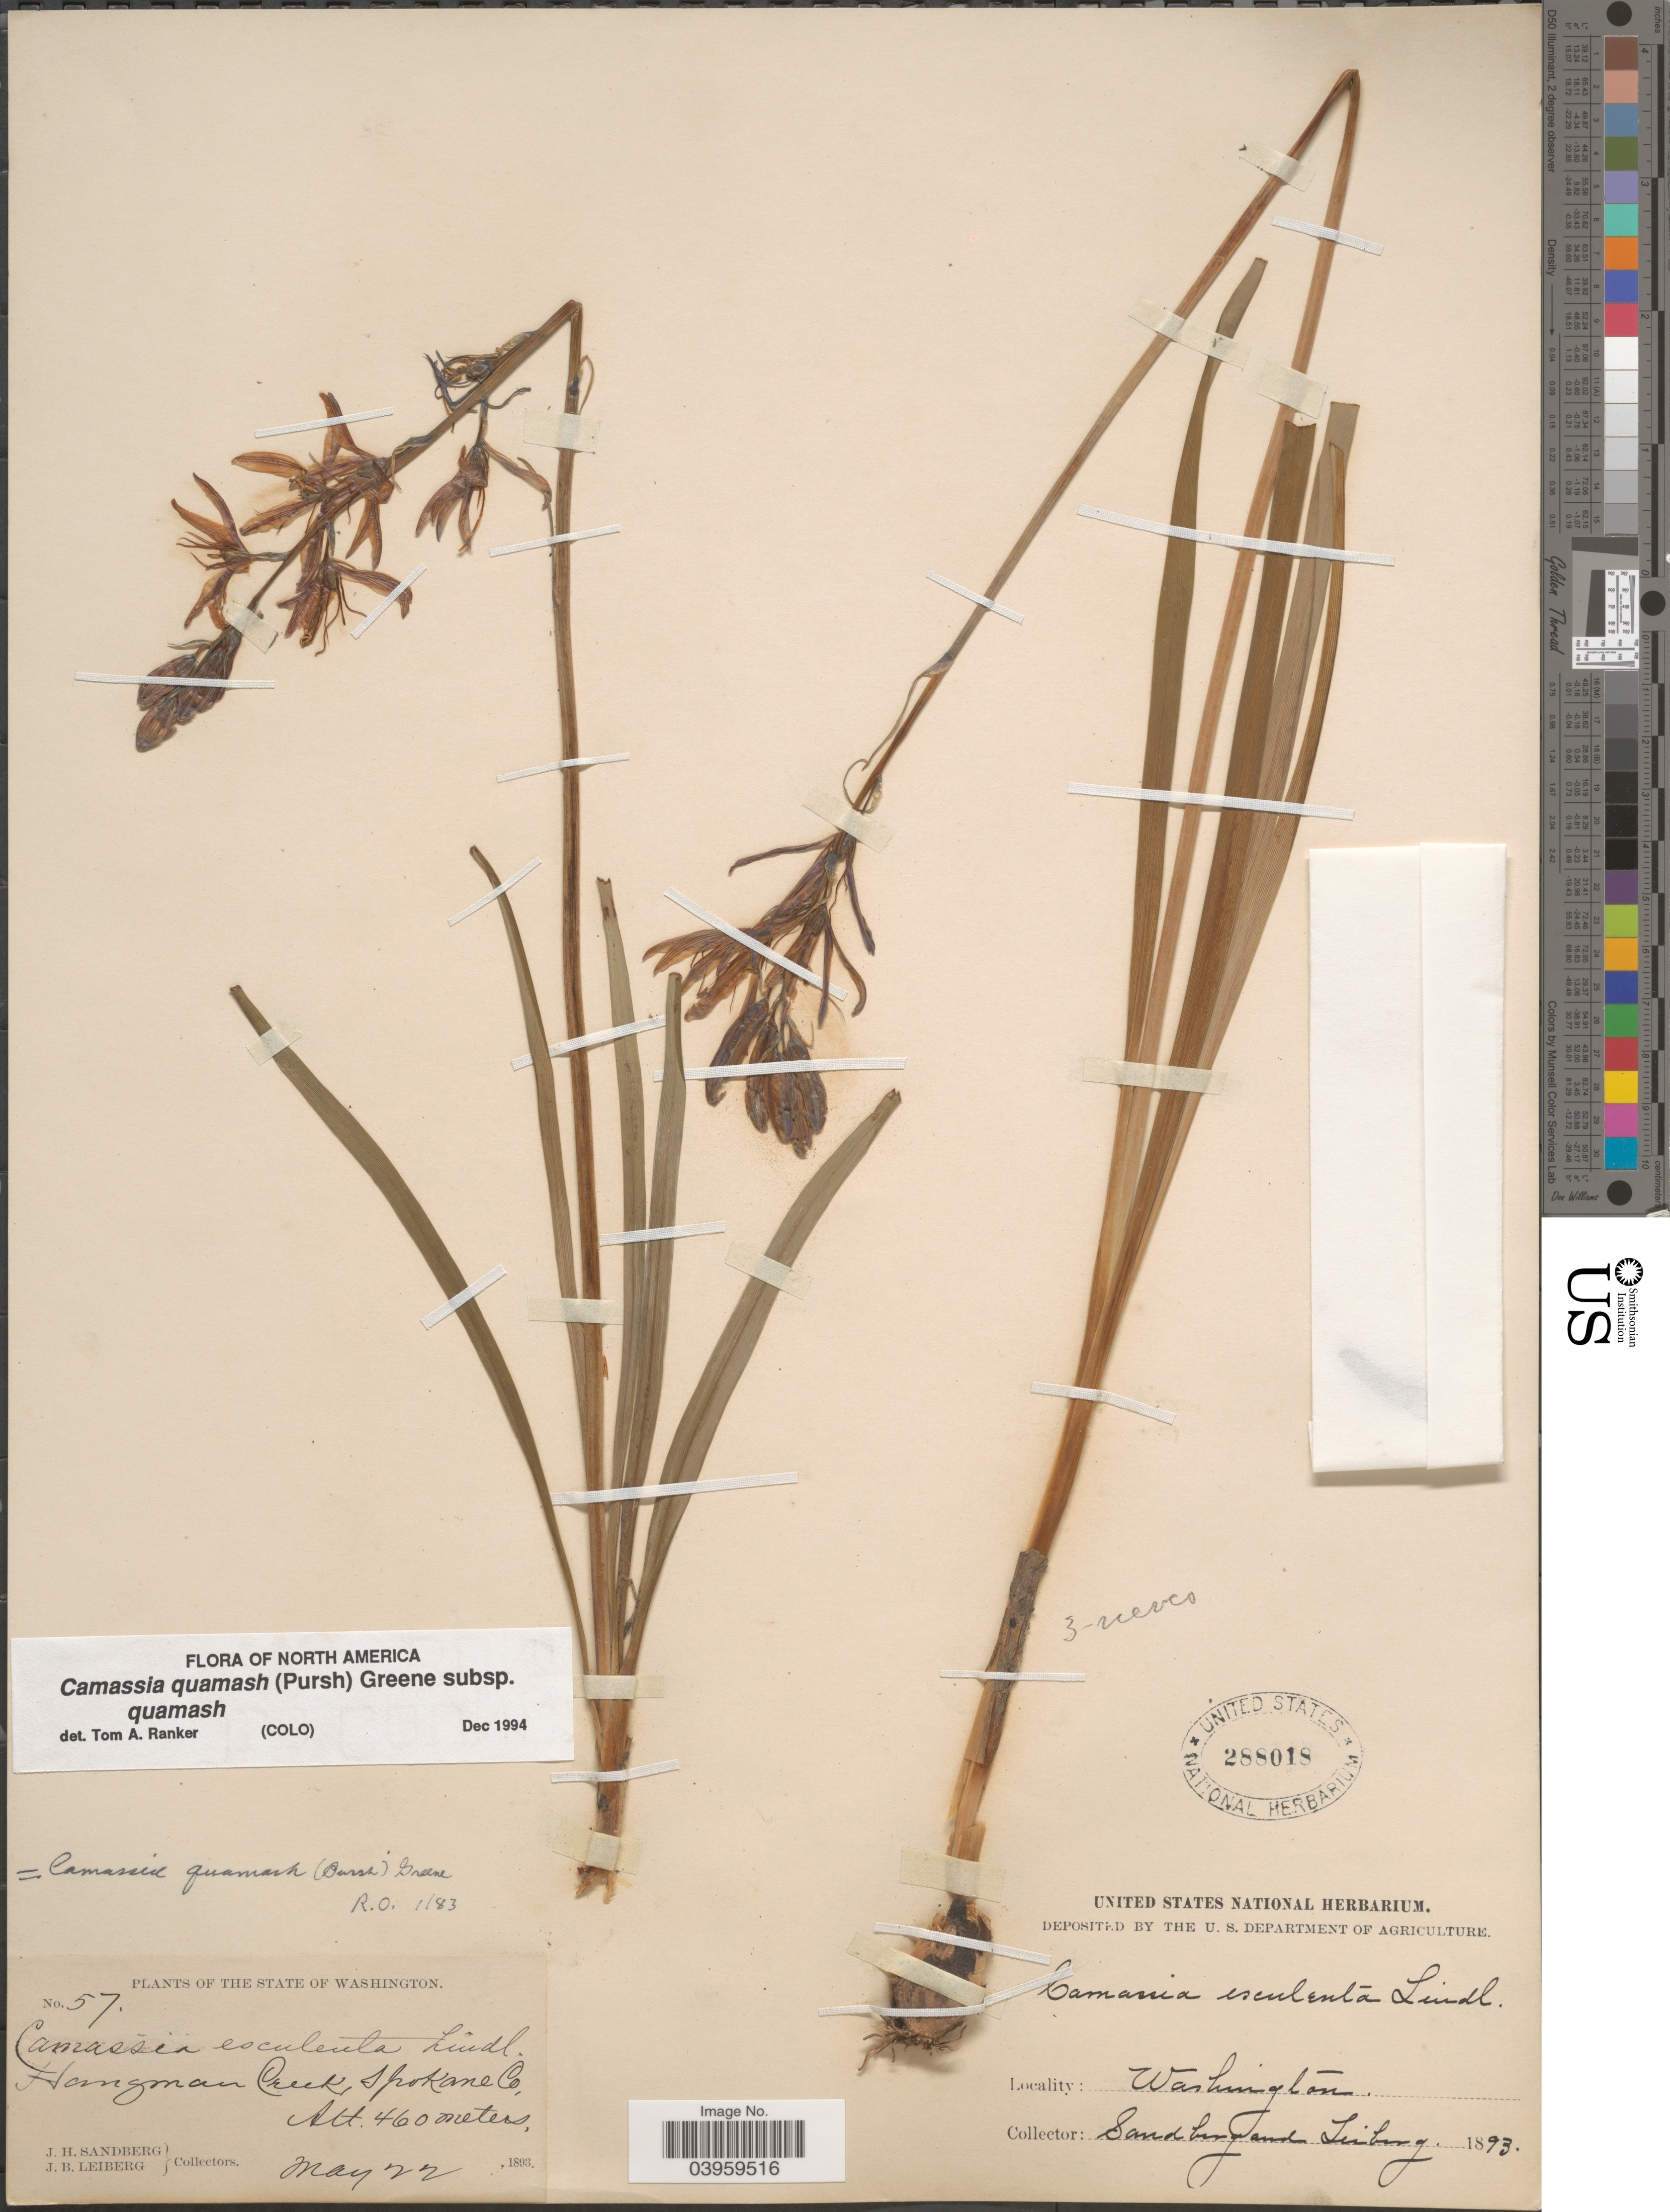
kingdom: Plantae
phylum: Tracheophyta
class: Liliopsida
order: Asparagales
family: Asparagaceae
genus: Camassia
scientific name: Camassia quamash subsp. quamash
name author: (Pursh) Greene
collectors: J. H. Sandberg & J. B. Leiberg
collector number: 57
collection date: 1893-05-22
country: United States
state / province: Washington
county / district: Spokane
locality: Hangman Creek, Spokane Co.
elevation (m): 460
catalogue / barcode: US 288018